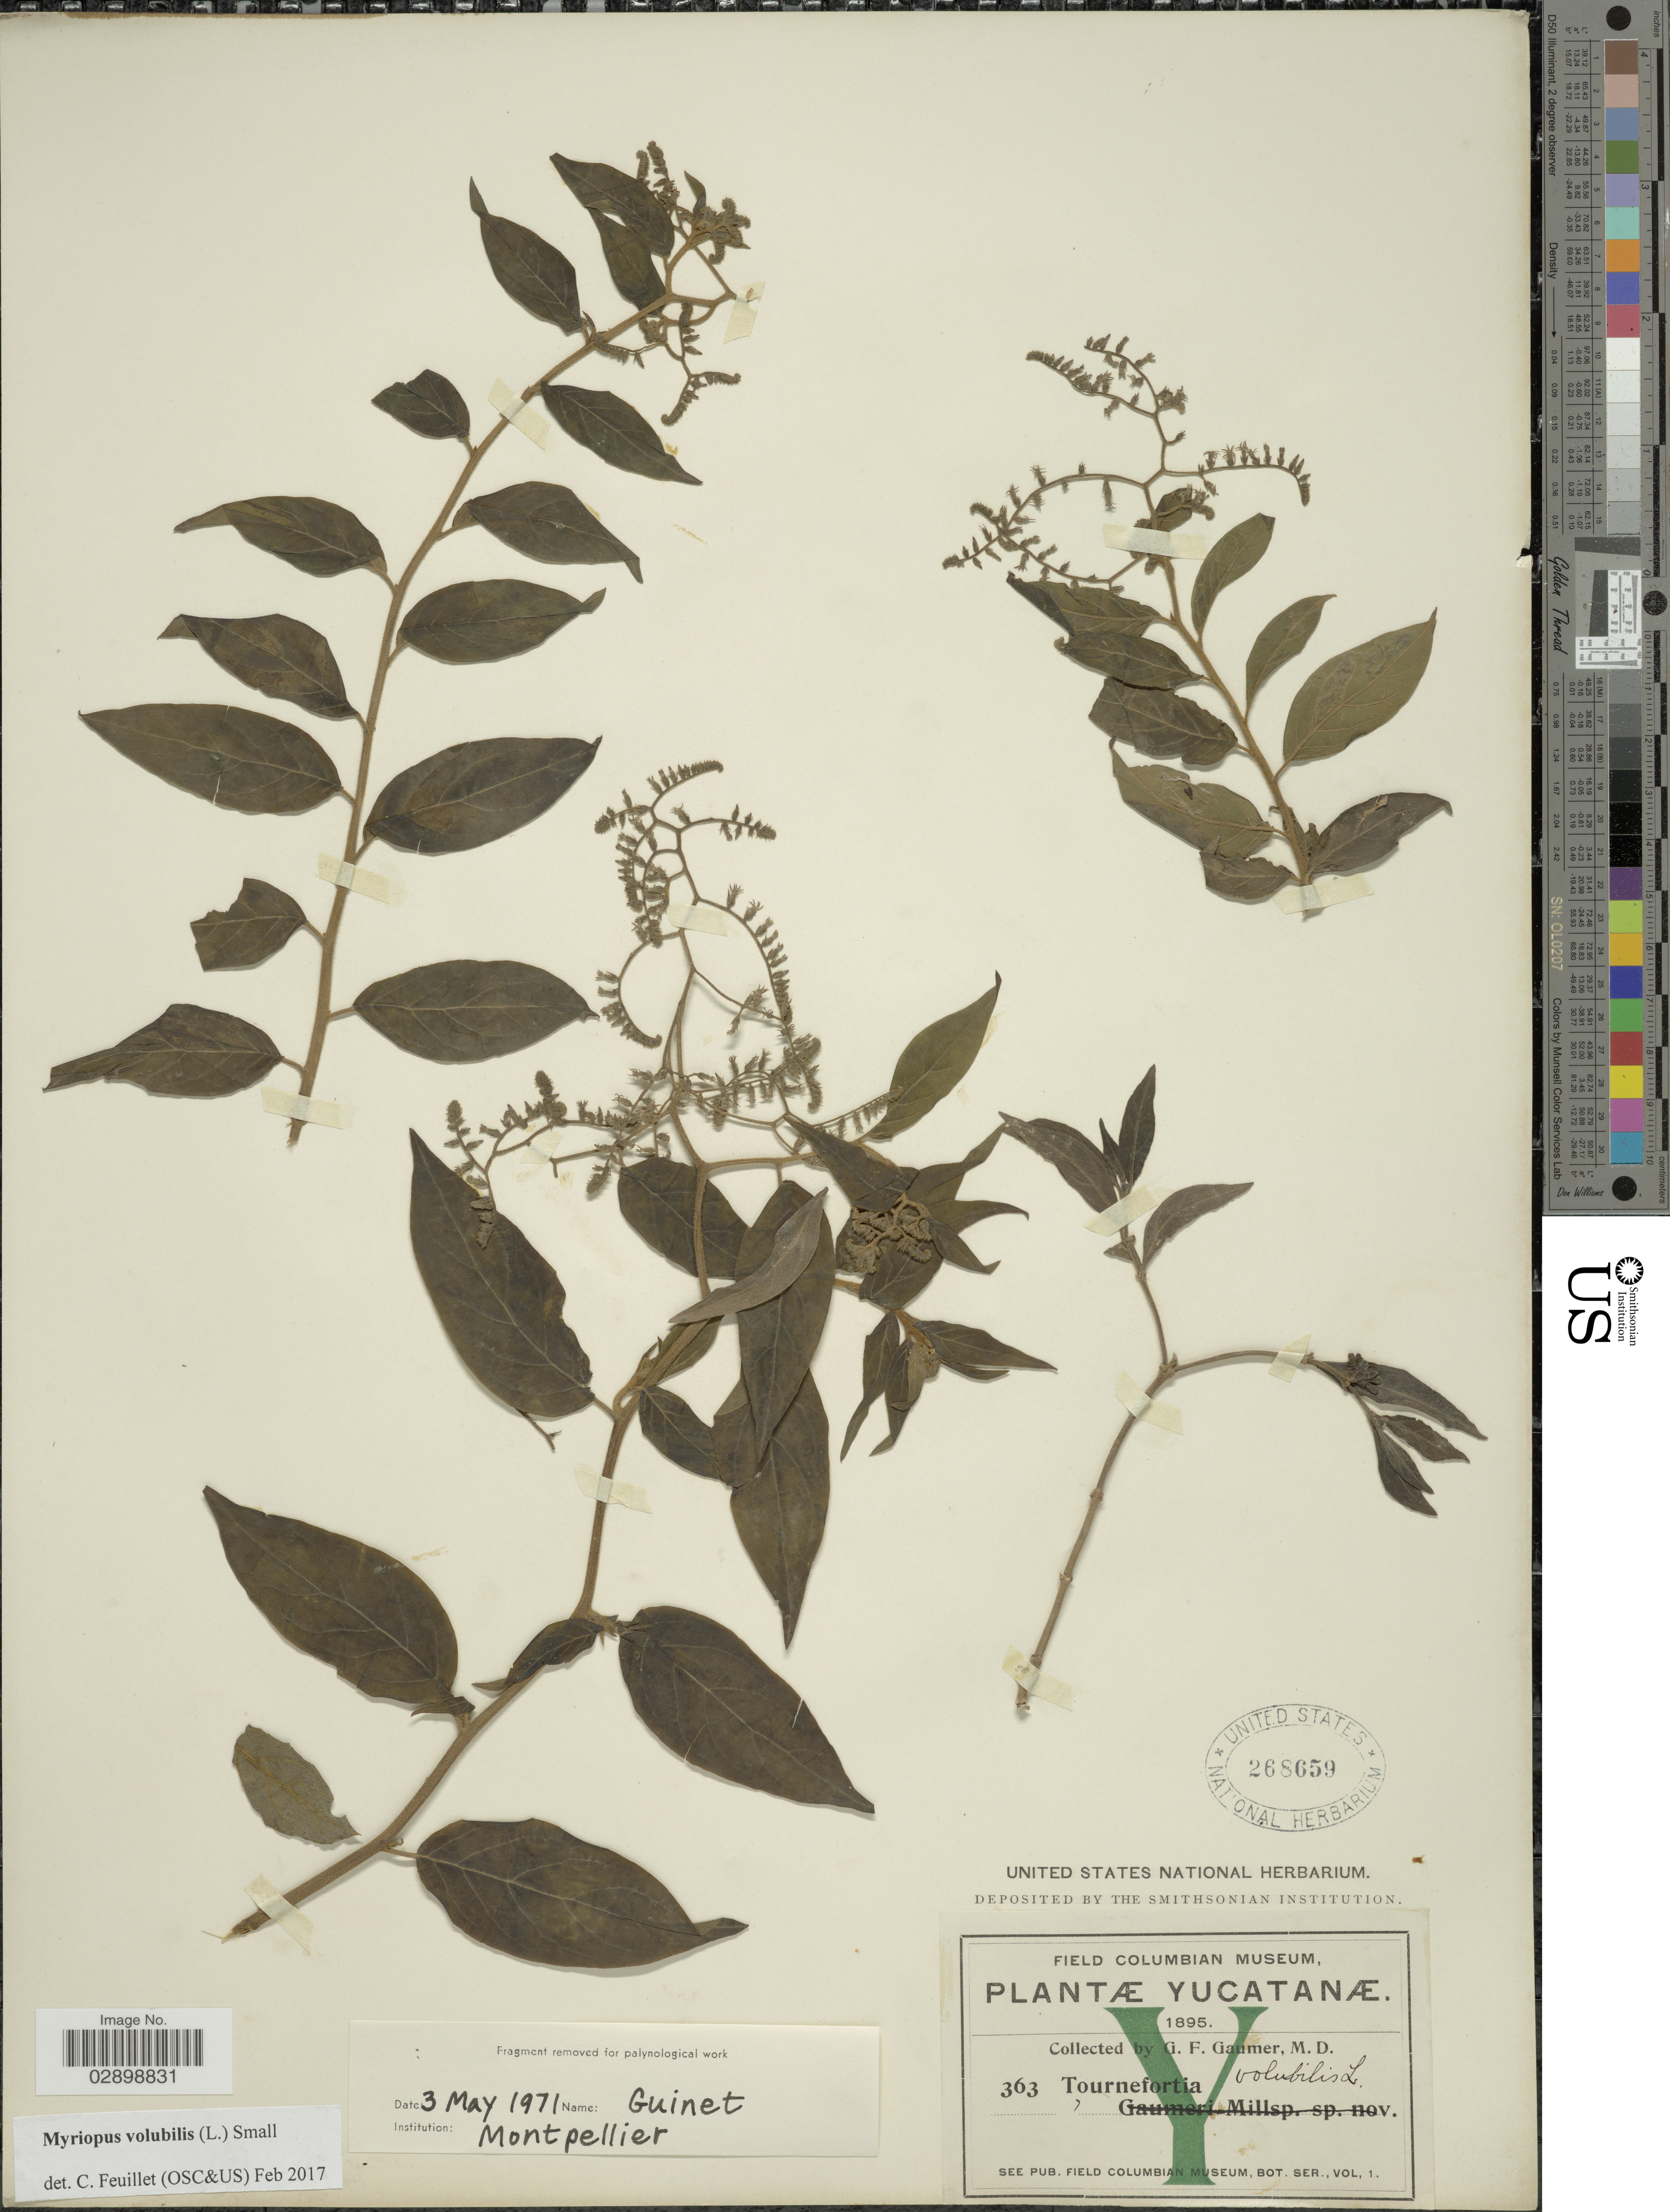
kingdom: Plantae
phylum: Tracheophyta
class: Magnoliopsida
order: Boraginales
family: Heliotropiaceae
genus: Myriopus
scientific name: Myriopus volubilis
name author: (L.) Small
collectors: G. F. Gaumer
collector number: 363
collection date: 1895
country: Mexico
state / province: Yucatán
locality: Yucatanæ.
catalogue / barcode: US 268659